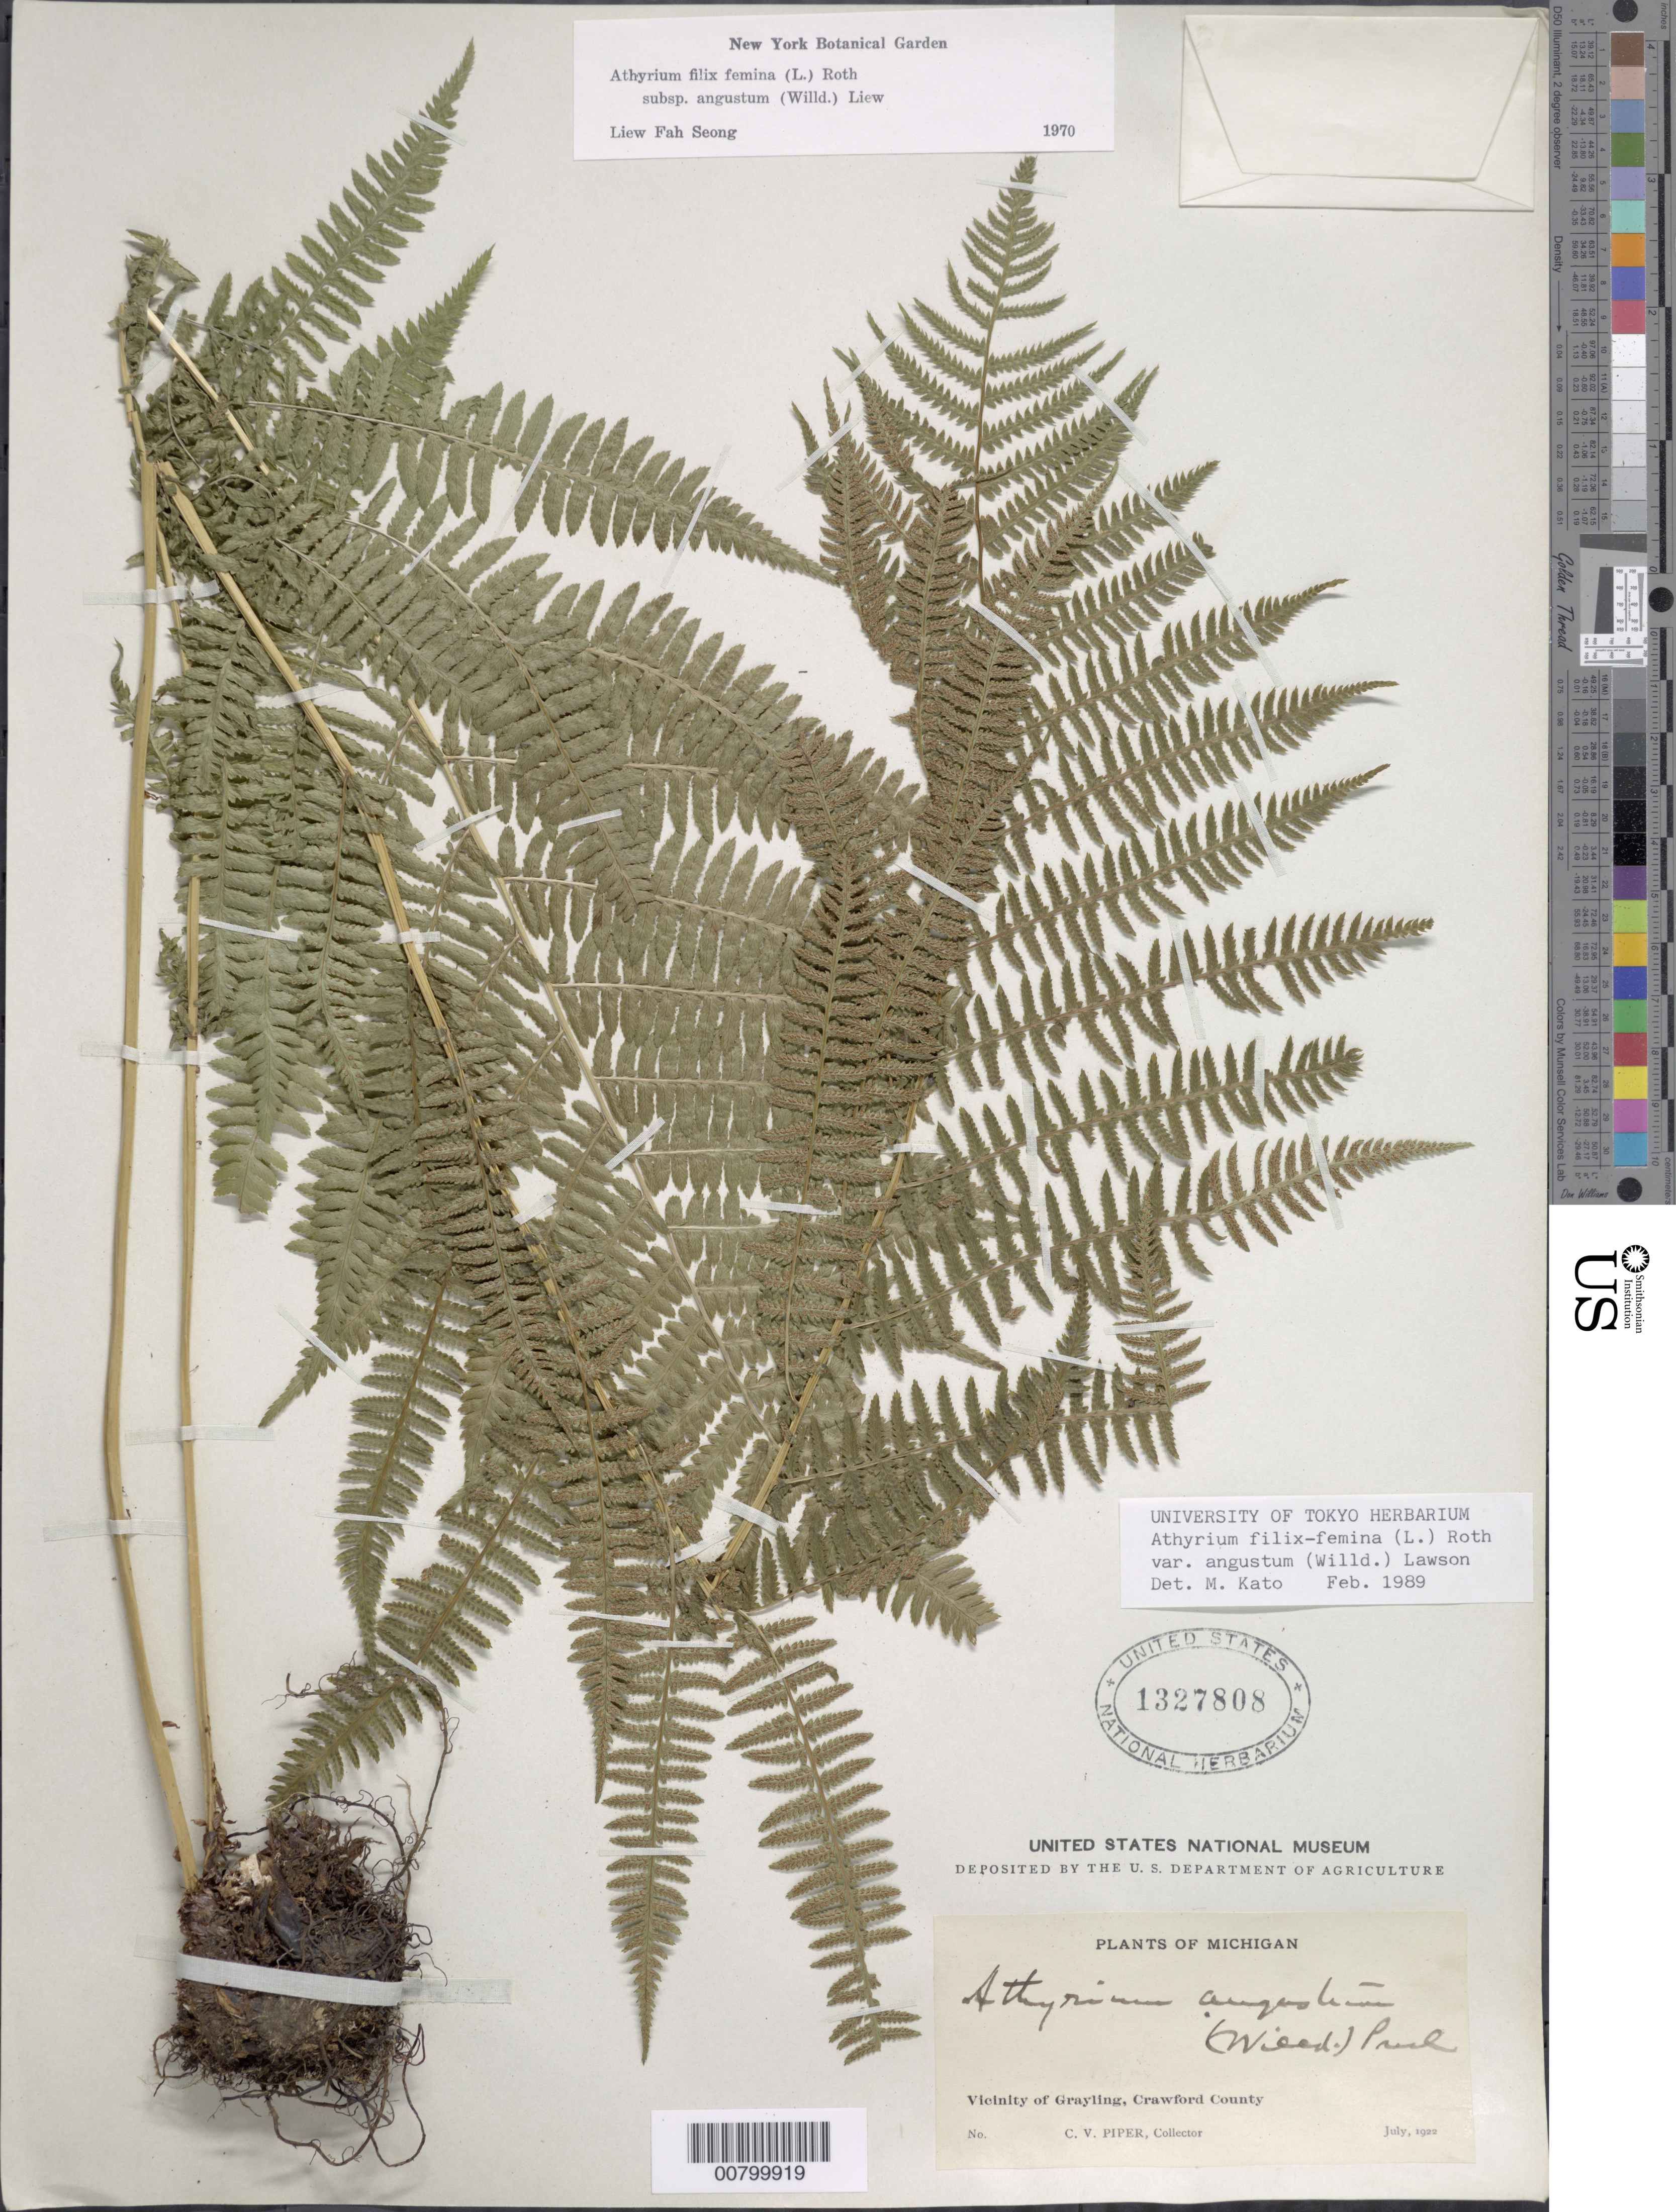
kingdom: Plantae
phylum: Tracheophyta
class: Polypodiopsida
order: Polypodiales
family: Athyriaceae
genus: Athyrium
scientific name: Athyrium filix-femina subsp. angustatum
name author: (Willd.) R.T. Clausen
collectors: C. V. Piper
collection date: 1922-07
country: United States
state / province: Michigan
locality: Vicinity of Grayling, Crawford County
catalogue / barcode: US 1327808